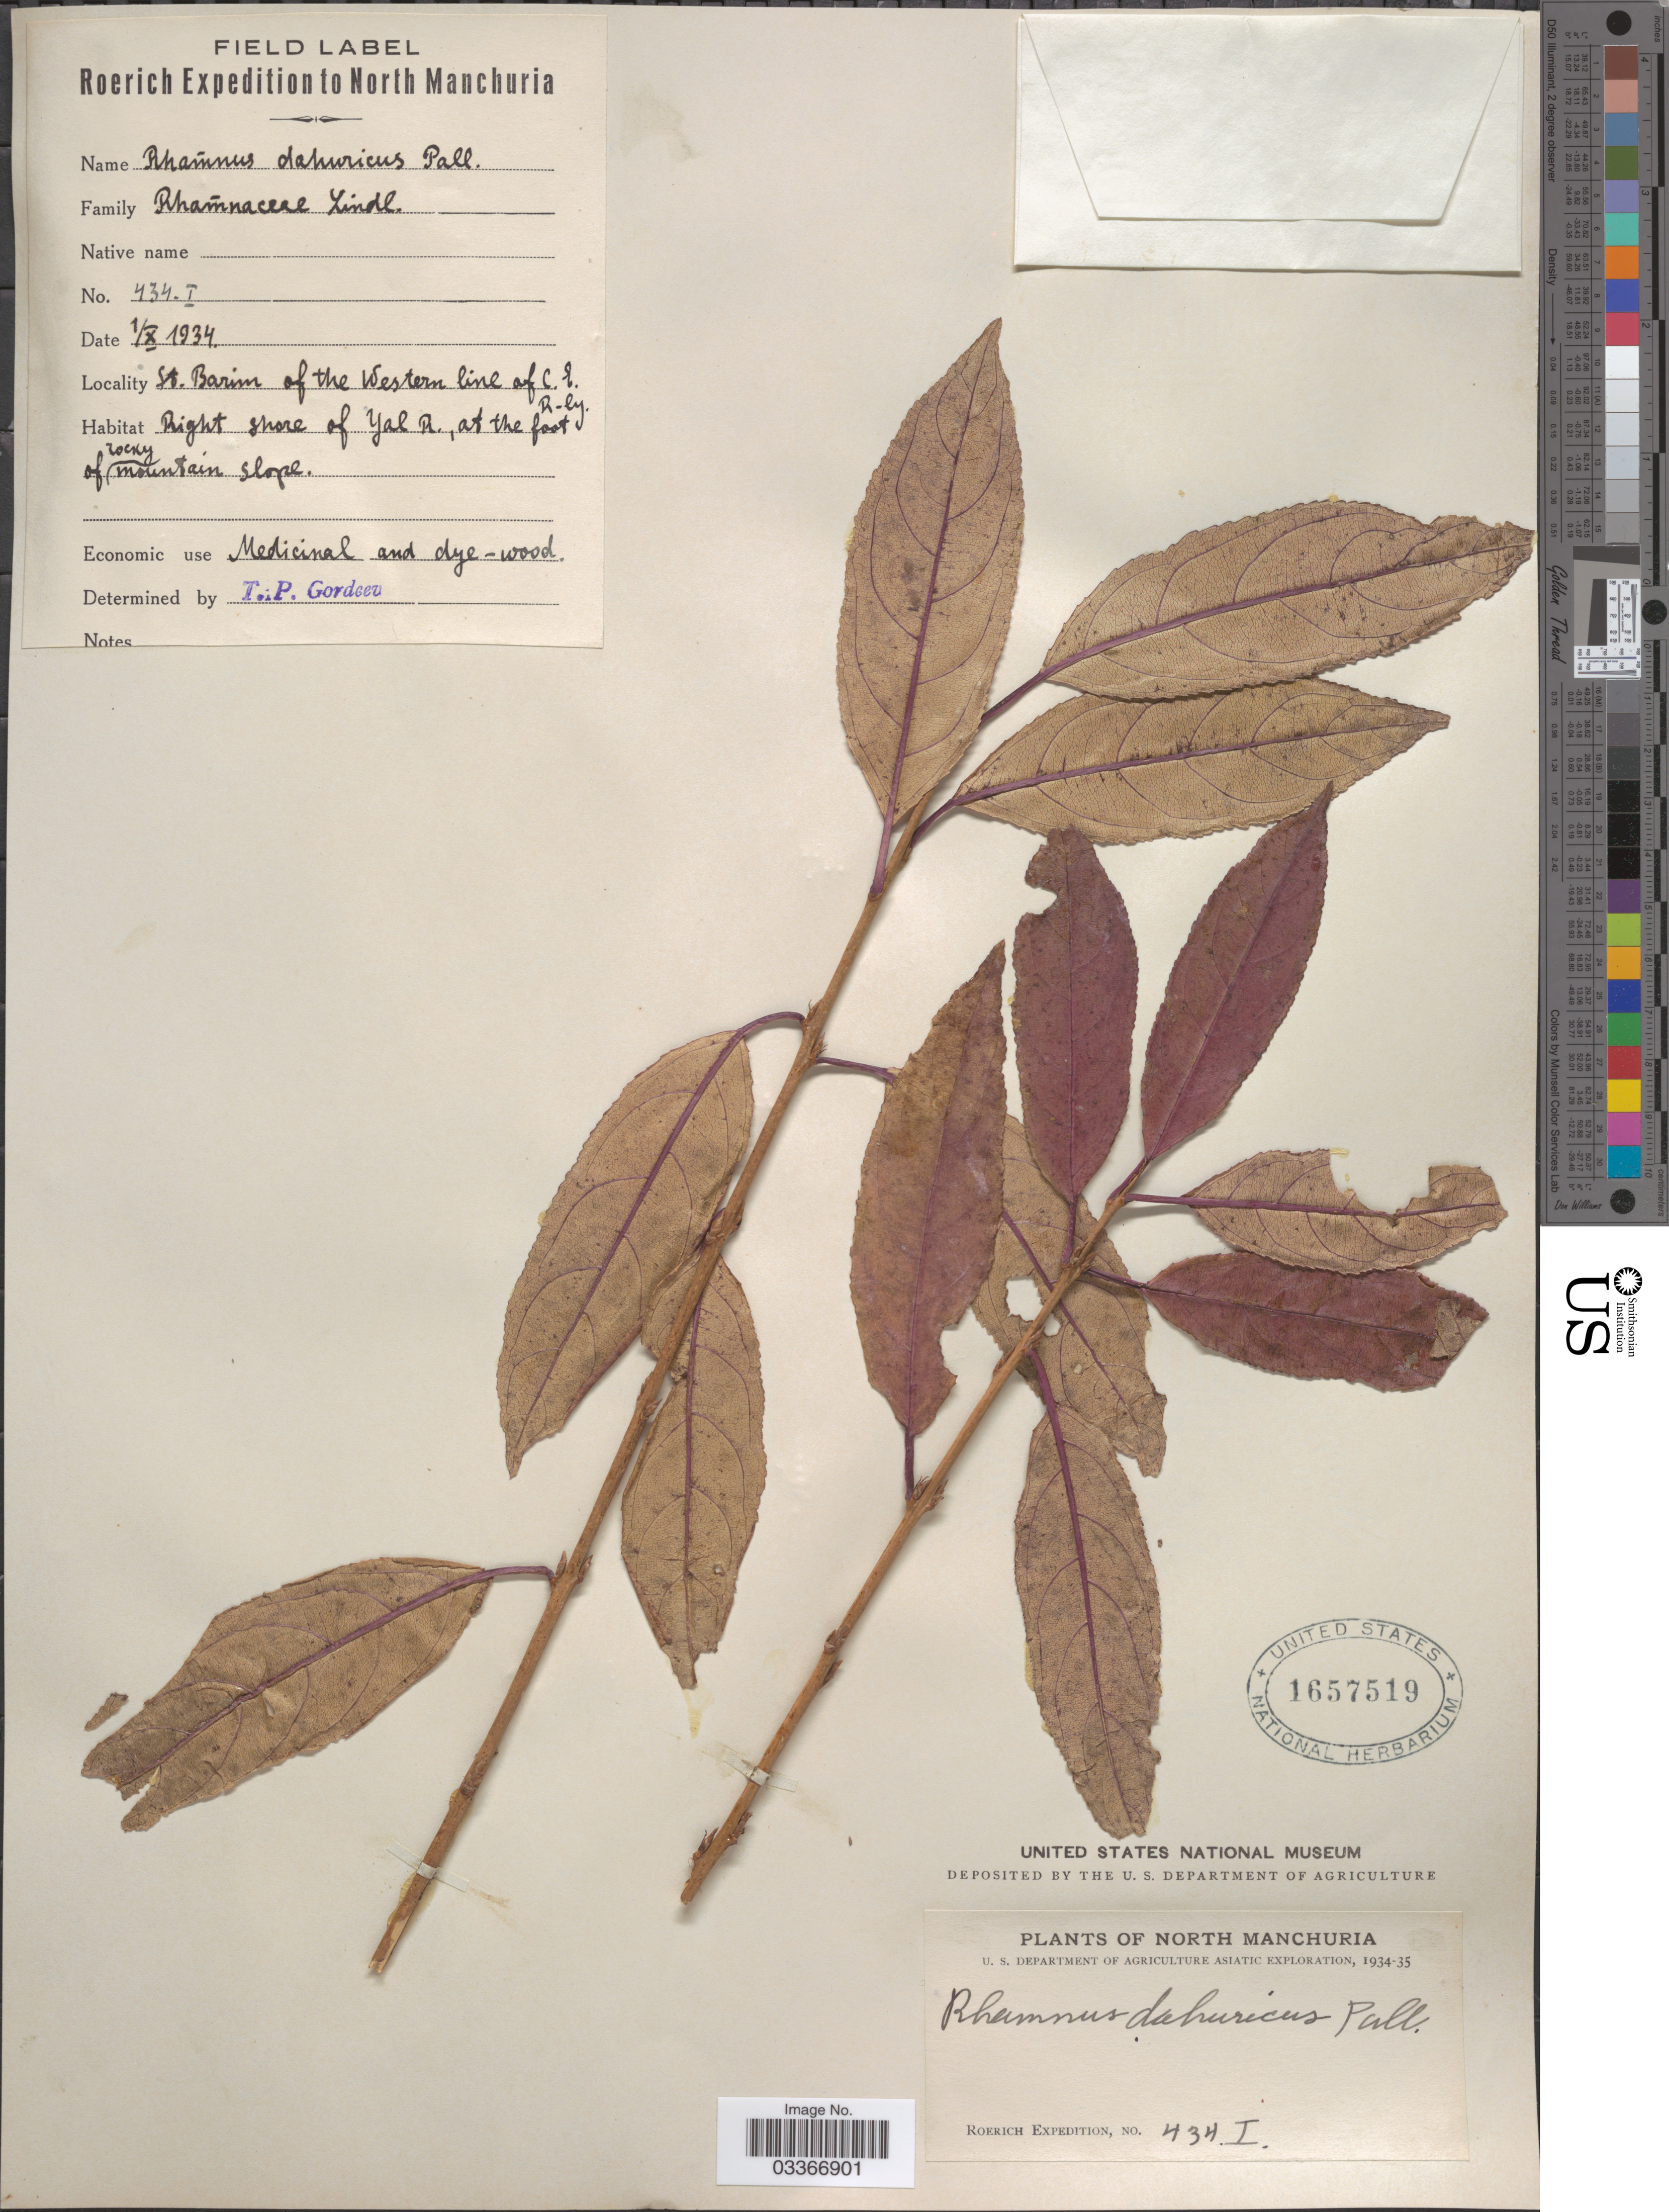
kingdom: Plantae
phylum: Tracheophyta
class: Magnoliopsida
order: Rosales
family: Rhamnaceae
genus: Rhamnus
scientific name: Rhamnus davurica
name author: Pall.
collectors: Roerich Expedition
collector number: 434I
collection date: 1934-10-01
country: China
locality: North Manchuria. St. Barim of the Western line of C. E. R-ly. Right shore of Yal R., at the foot of rocky mountain slope.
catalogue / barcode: US 1657519